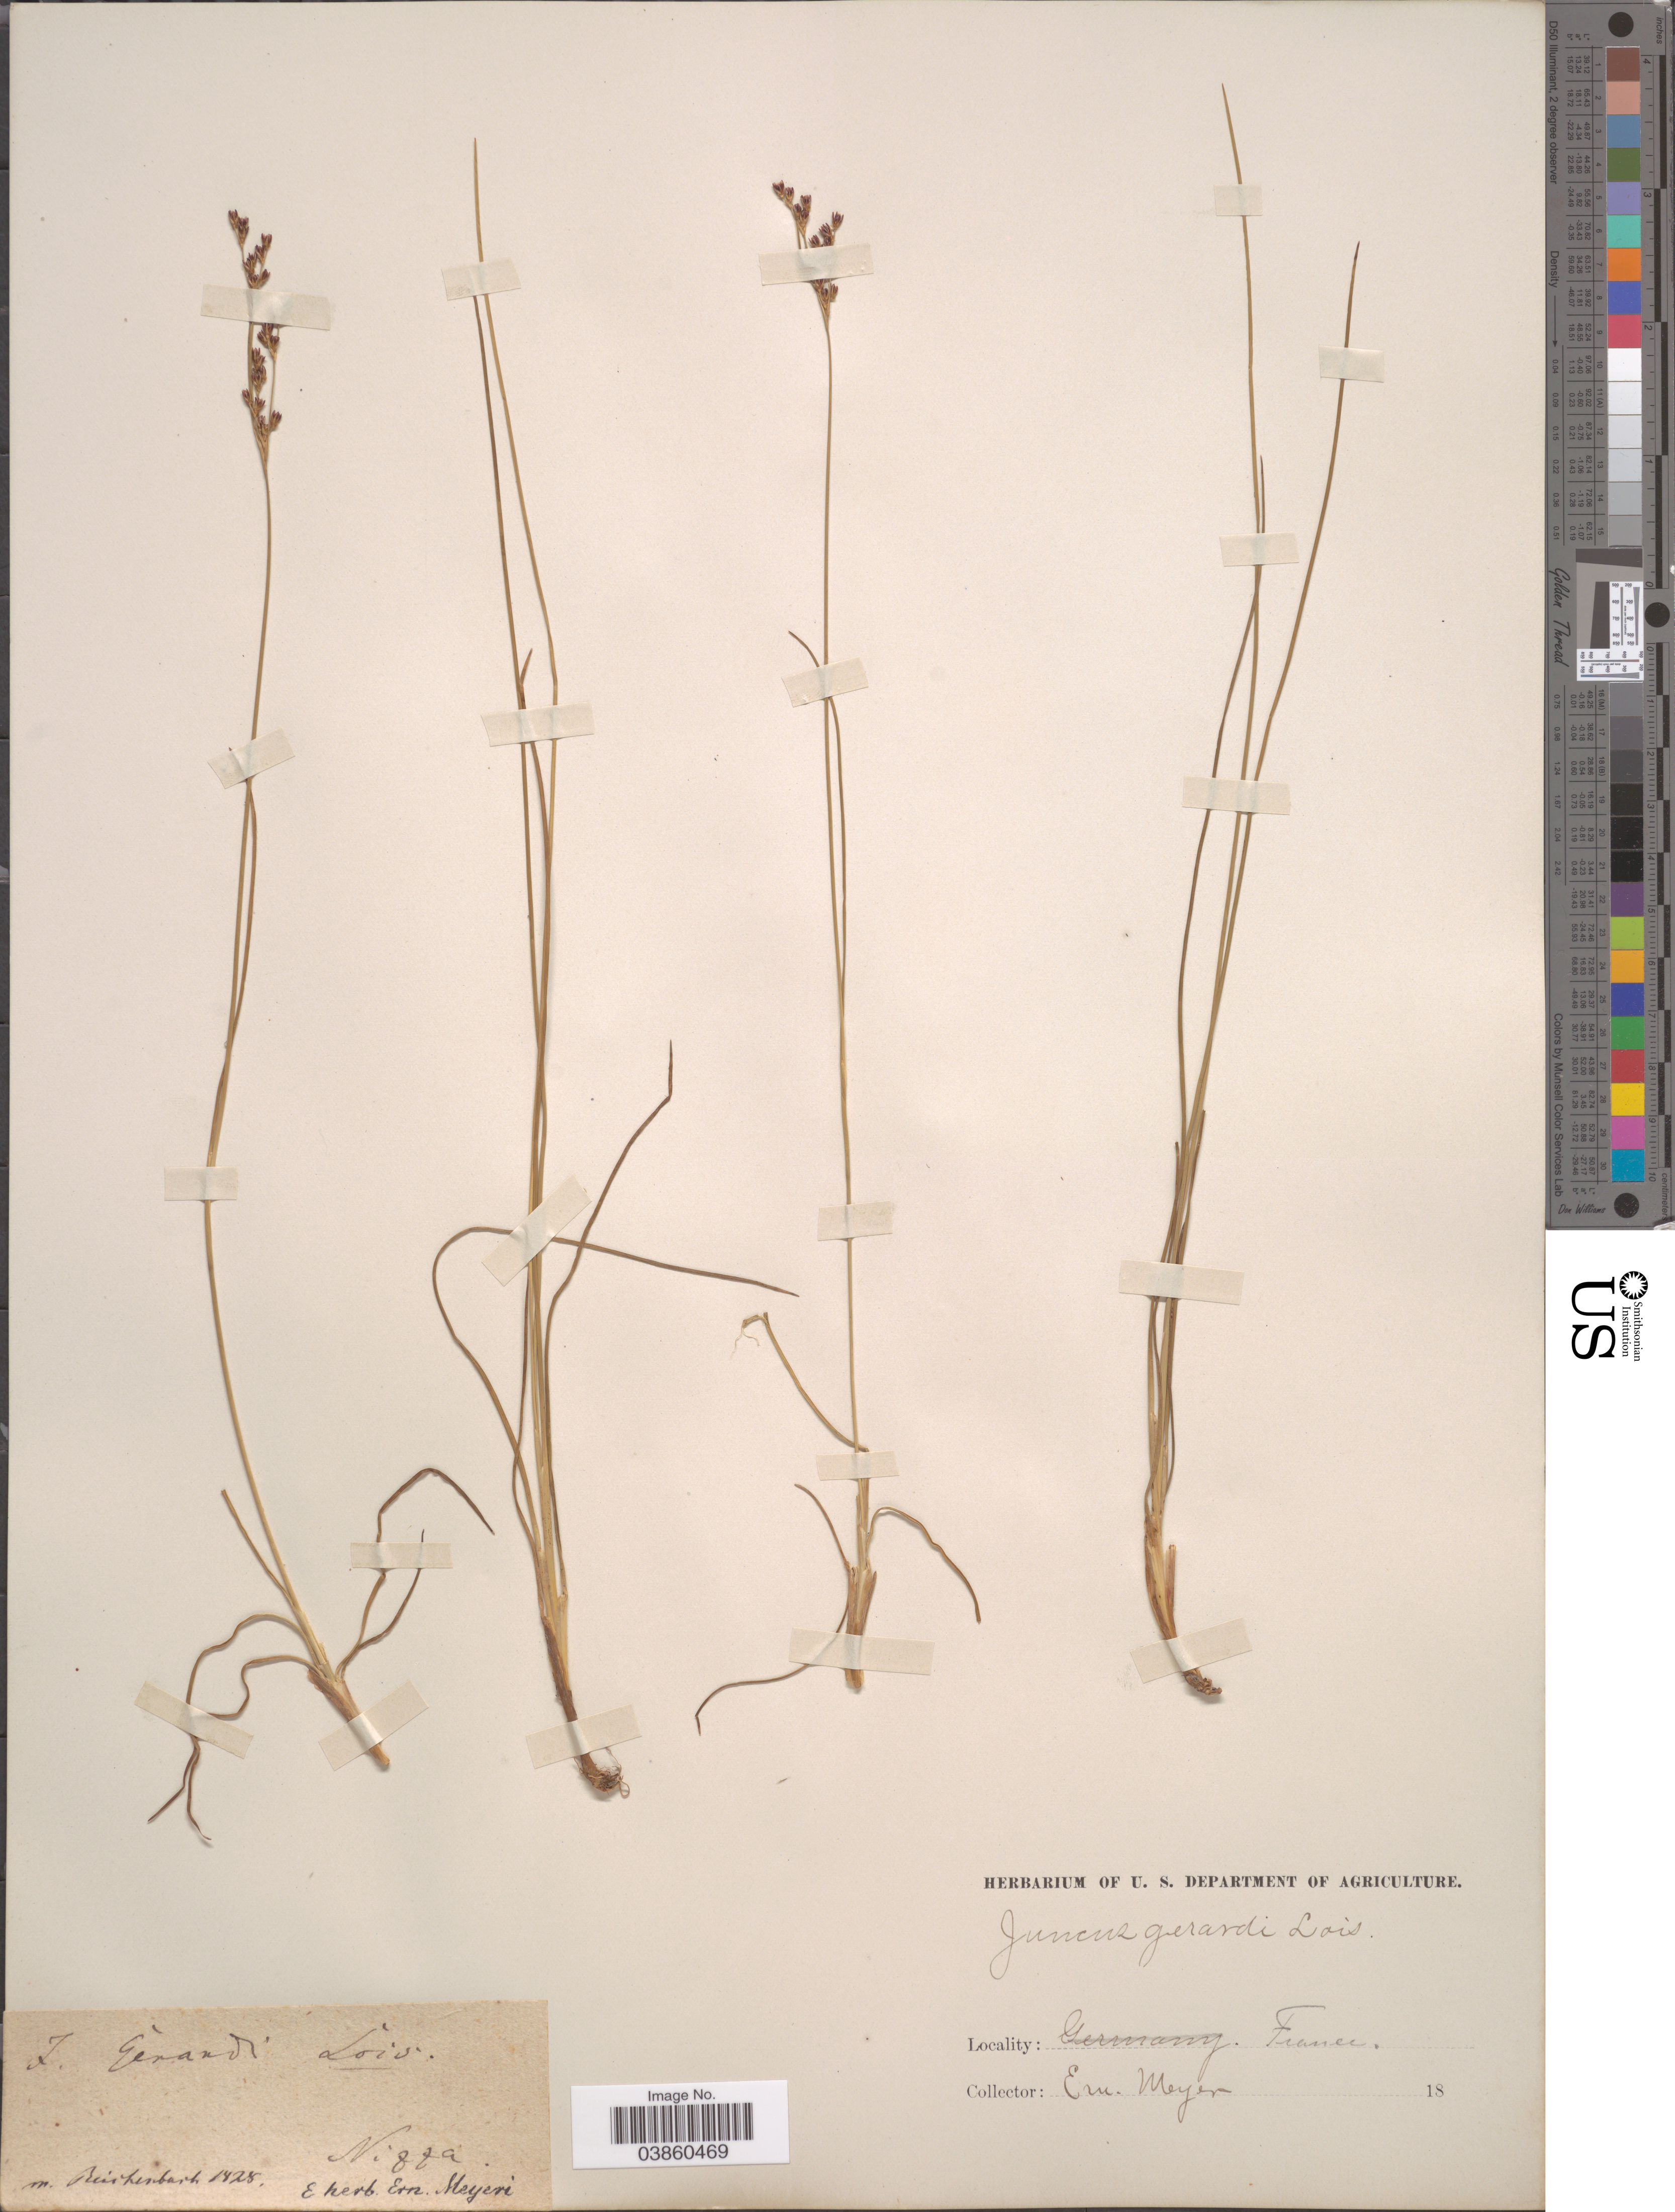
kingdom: Plantae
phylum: Tracheophyta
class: Liliopsida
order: Poales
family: Juncaceae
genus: Juncus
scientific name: Juncus gerardi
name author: Loisel.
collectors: E. Meyer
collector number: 87a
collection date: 1828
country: France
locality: M. Reichenbach.